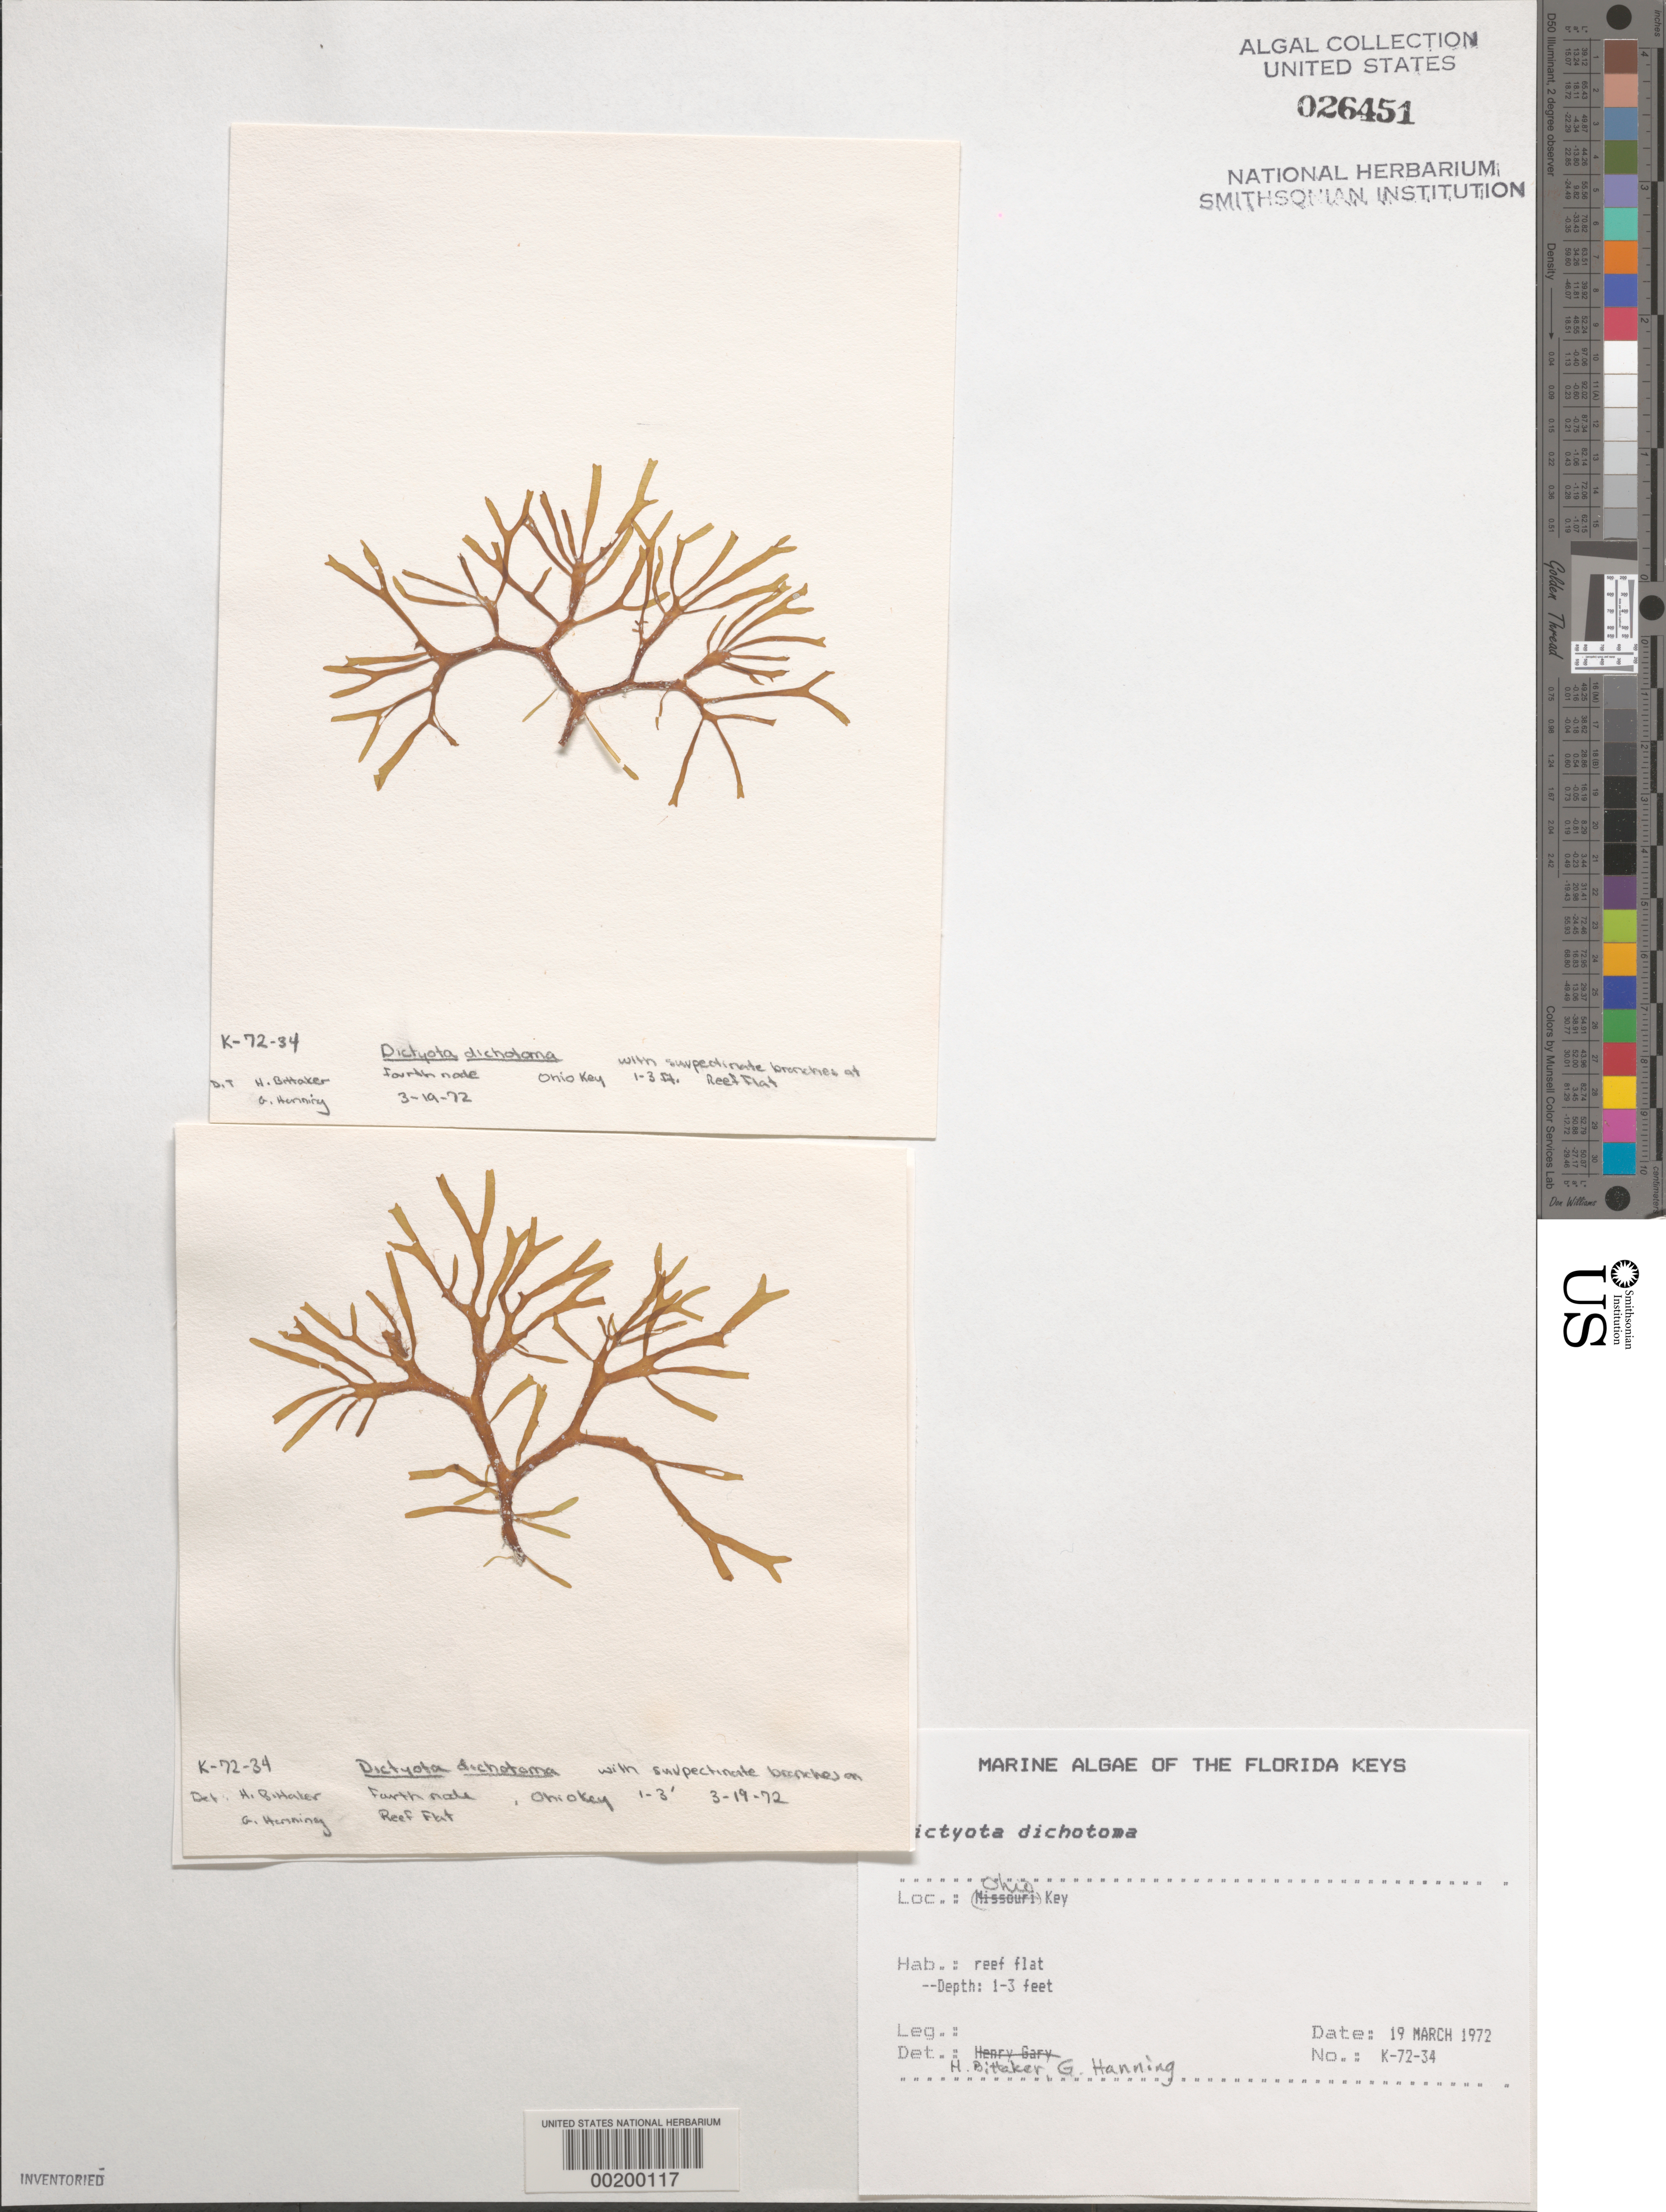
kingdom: Chromista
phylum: Ochrophyta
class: Phaeophyceae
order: Dictyotales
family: Dictyotaceae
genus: Dictyota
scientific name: Dictyota dichotoma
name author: (Huds.) J.V.Lamouroux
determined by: Bittaker, H.; Hanning, G.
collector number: K-72-34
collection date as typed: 19 Mar 1972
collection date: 1972-03-19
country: United States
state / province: Florida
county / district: Monroe County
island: Ohio Key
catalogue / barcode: US 26451